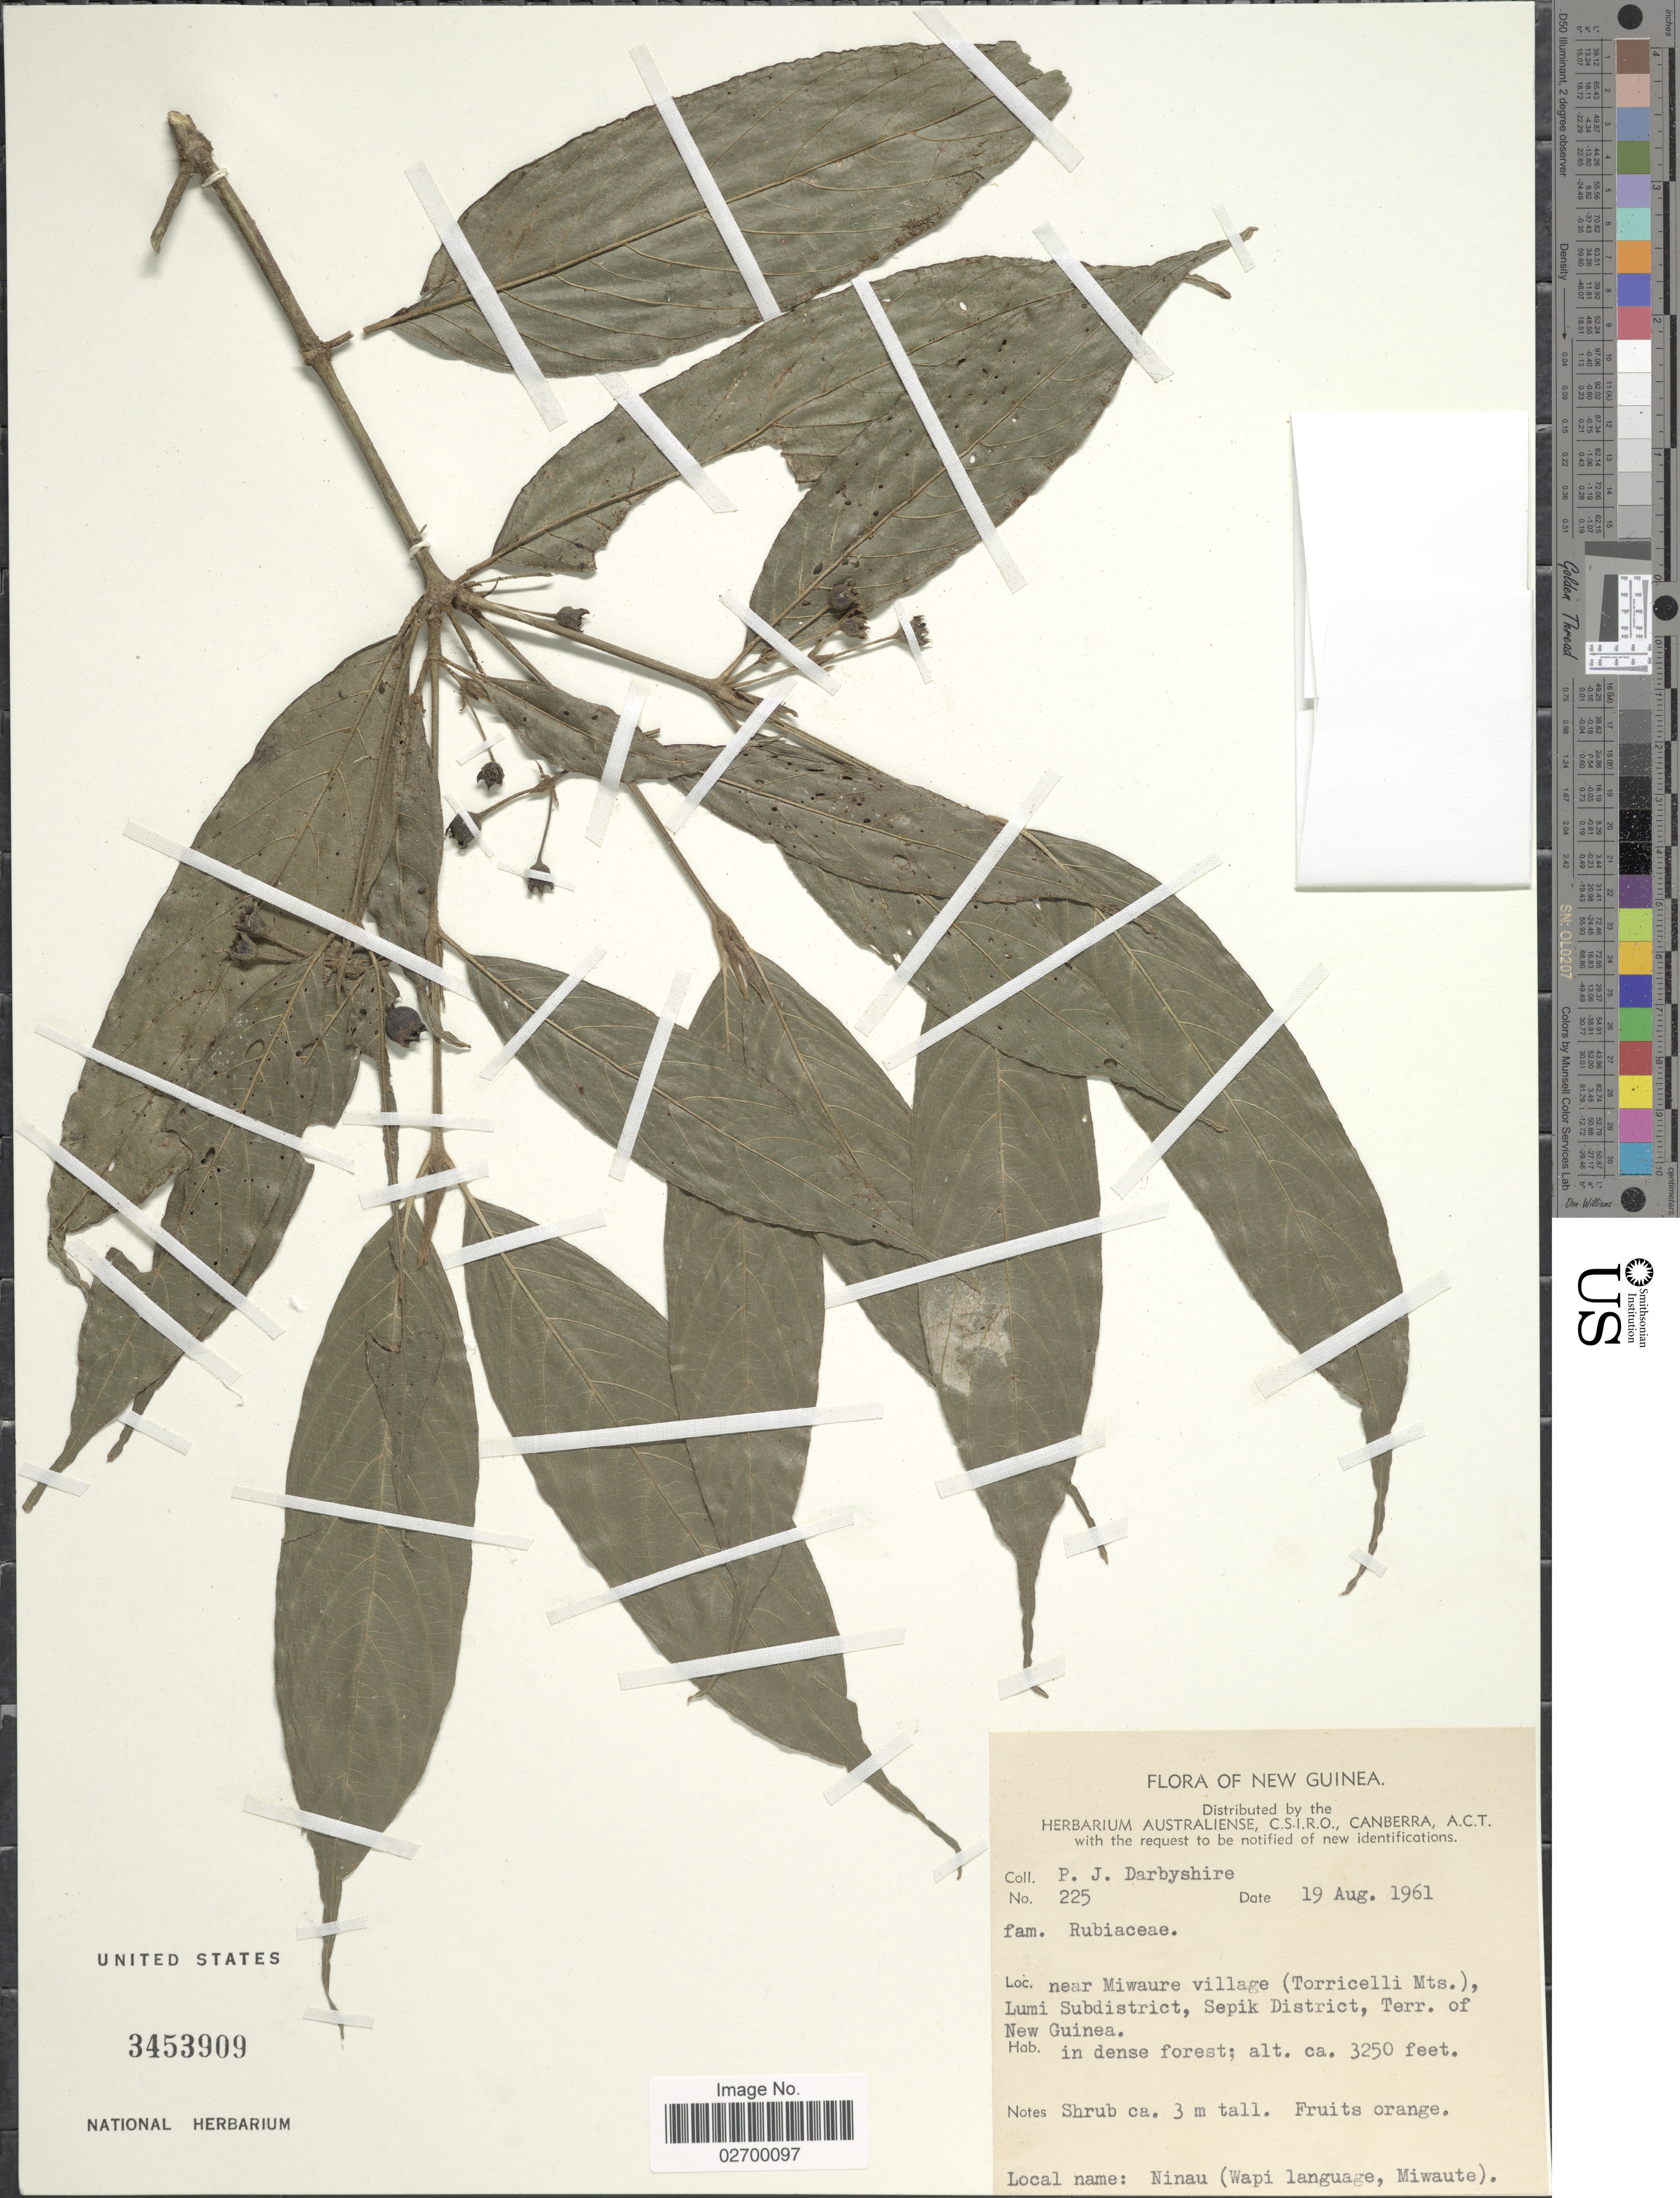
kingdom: Plantae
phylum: Tracheophyta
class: Magnoliopsida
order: Gentianales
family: Rubiaceae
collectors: P. Darbyshire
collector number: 225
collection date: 1961-08-19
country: Papua New Guinea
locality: New Guinea, near Miwaure village (Torricelli Mts.), Lumi Subdistrict, Sepik District, Terr. of New Guinea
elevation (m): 991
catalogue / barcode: US 3453909